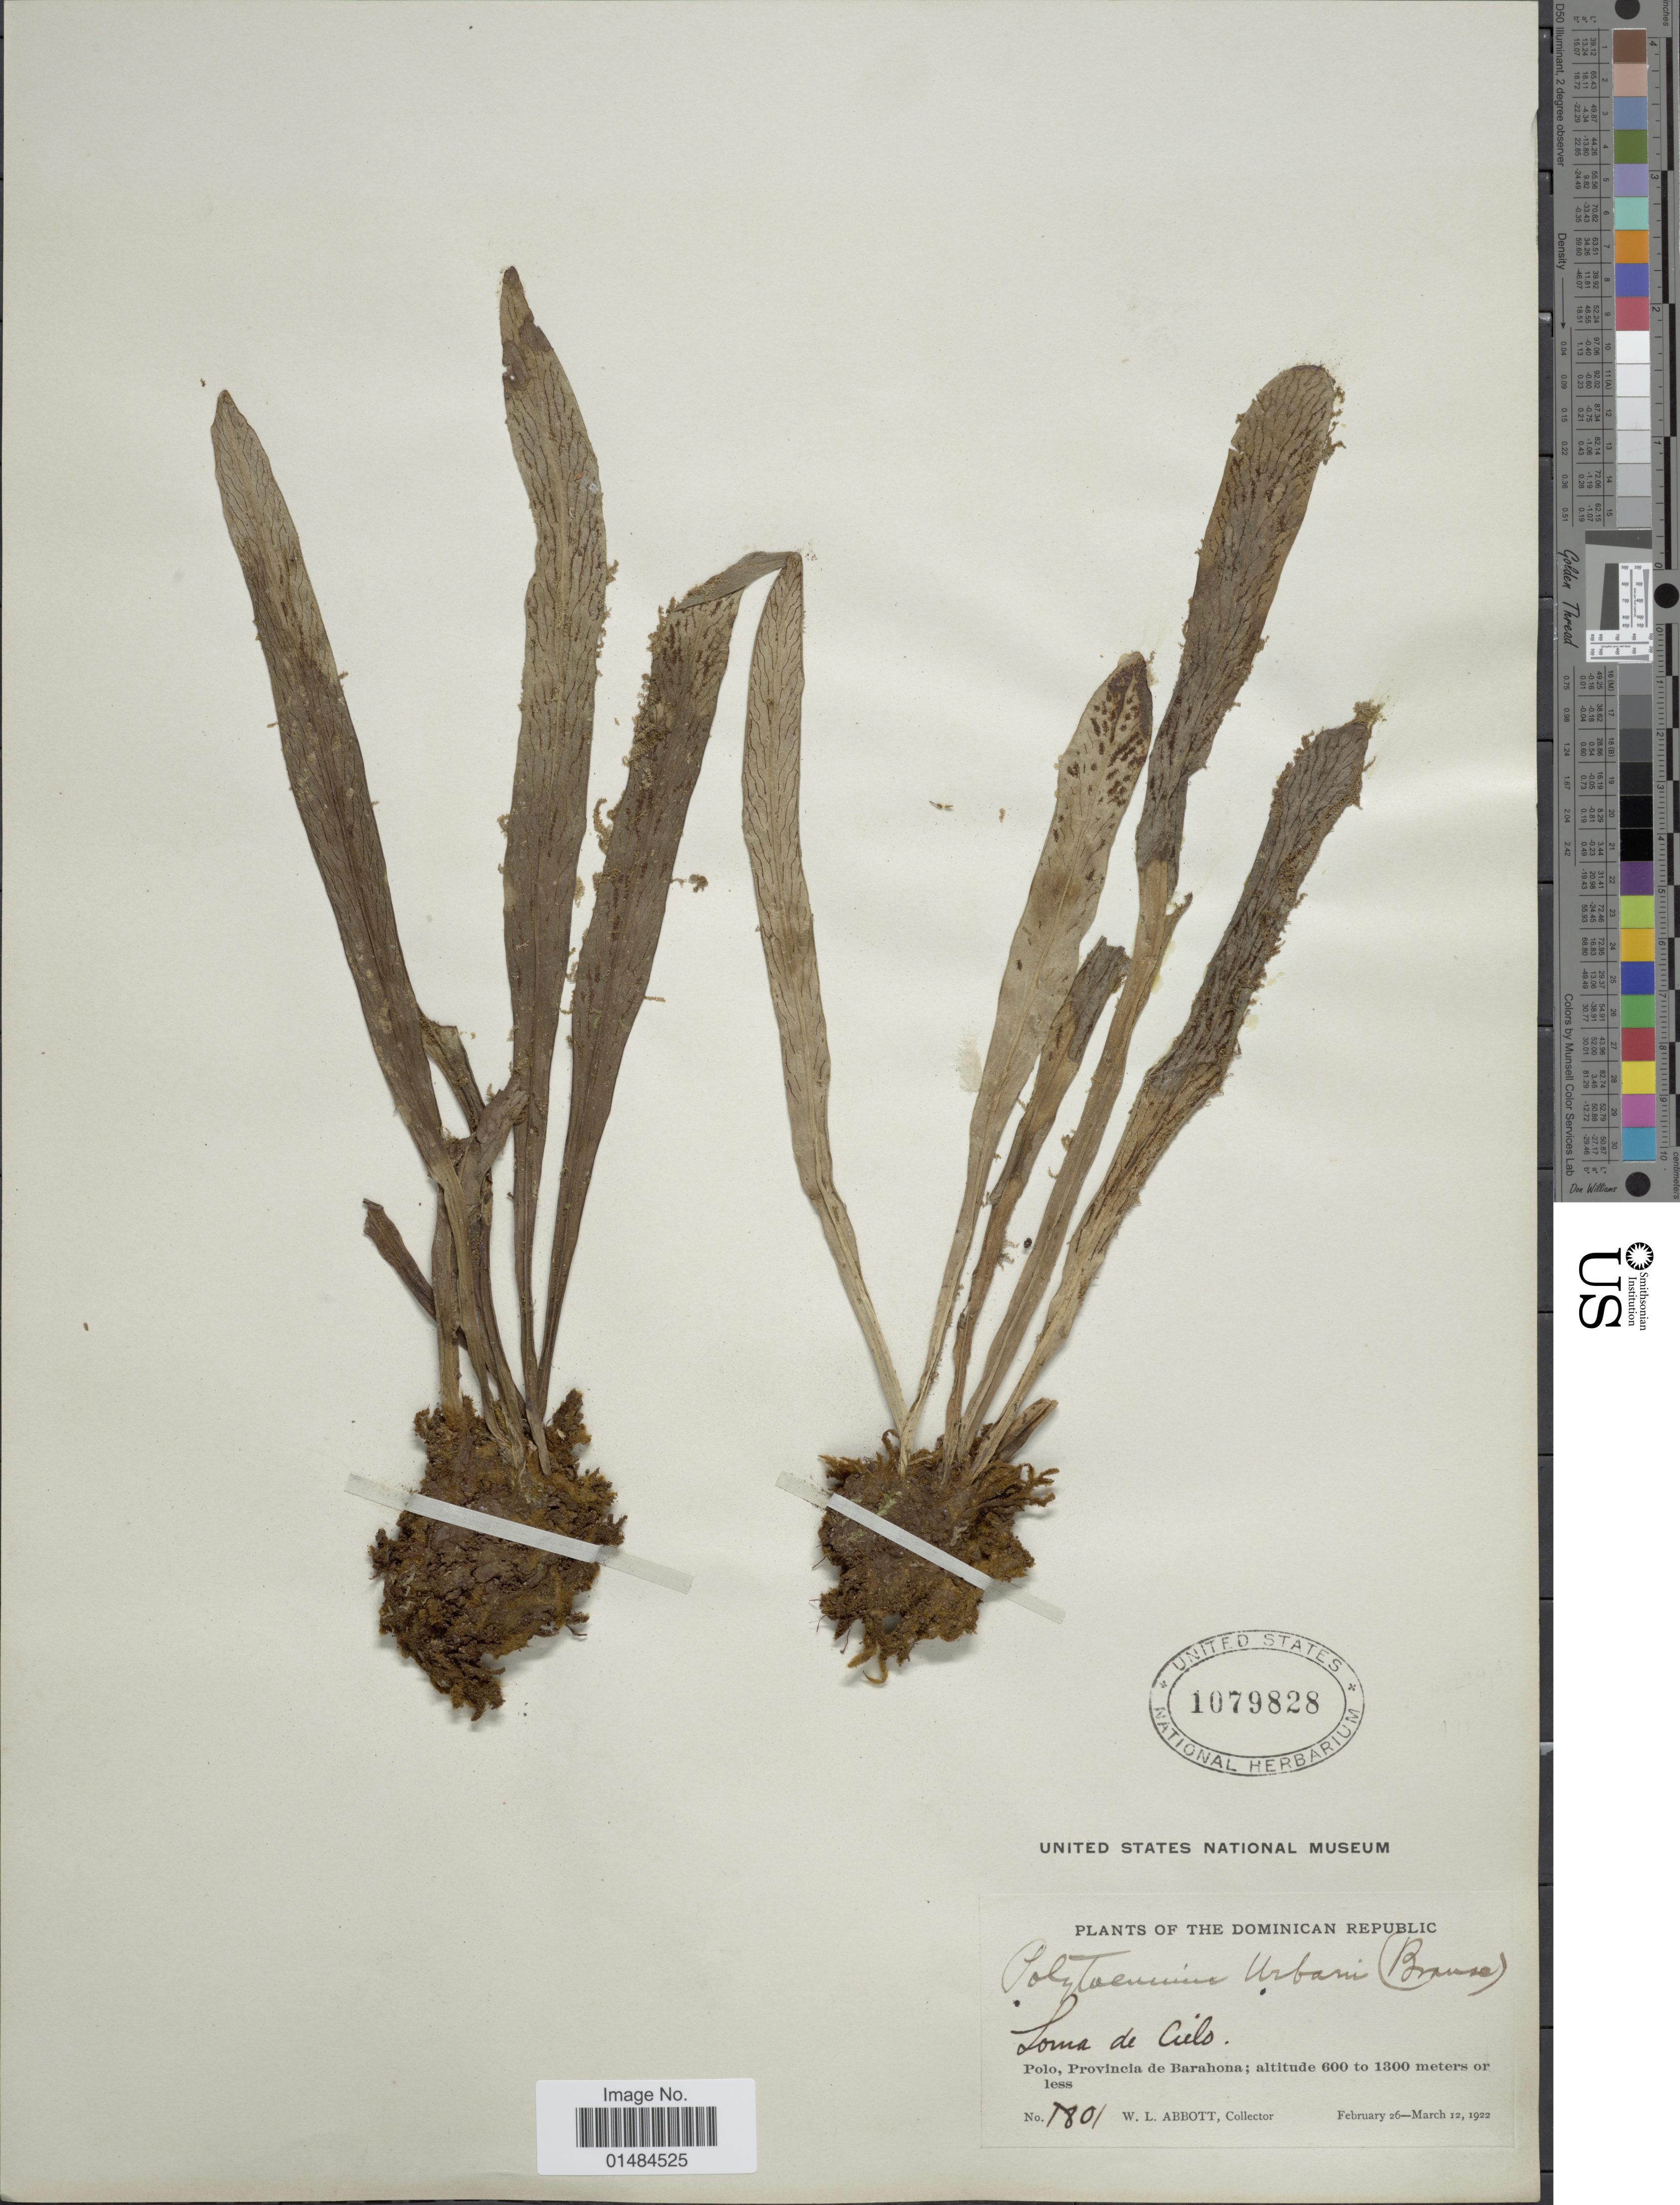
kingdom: Plantae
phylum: Tracheophyta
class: Polypodiopsida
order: Polypodiales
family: Pteridaceae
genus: Polytaenium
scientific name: Polytaenium urbanii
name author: (Brause) Alain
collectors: W. L. Abbott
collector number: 1801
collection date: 1922-02-26/1922-03-12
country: Dominican Republic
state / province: Barahona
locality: Loma de Cielo. Polo, Provincia de Barahons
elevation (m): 600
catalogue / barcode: US 1079828